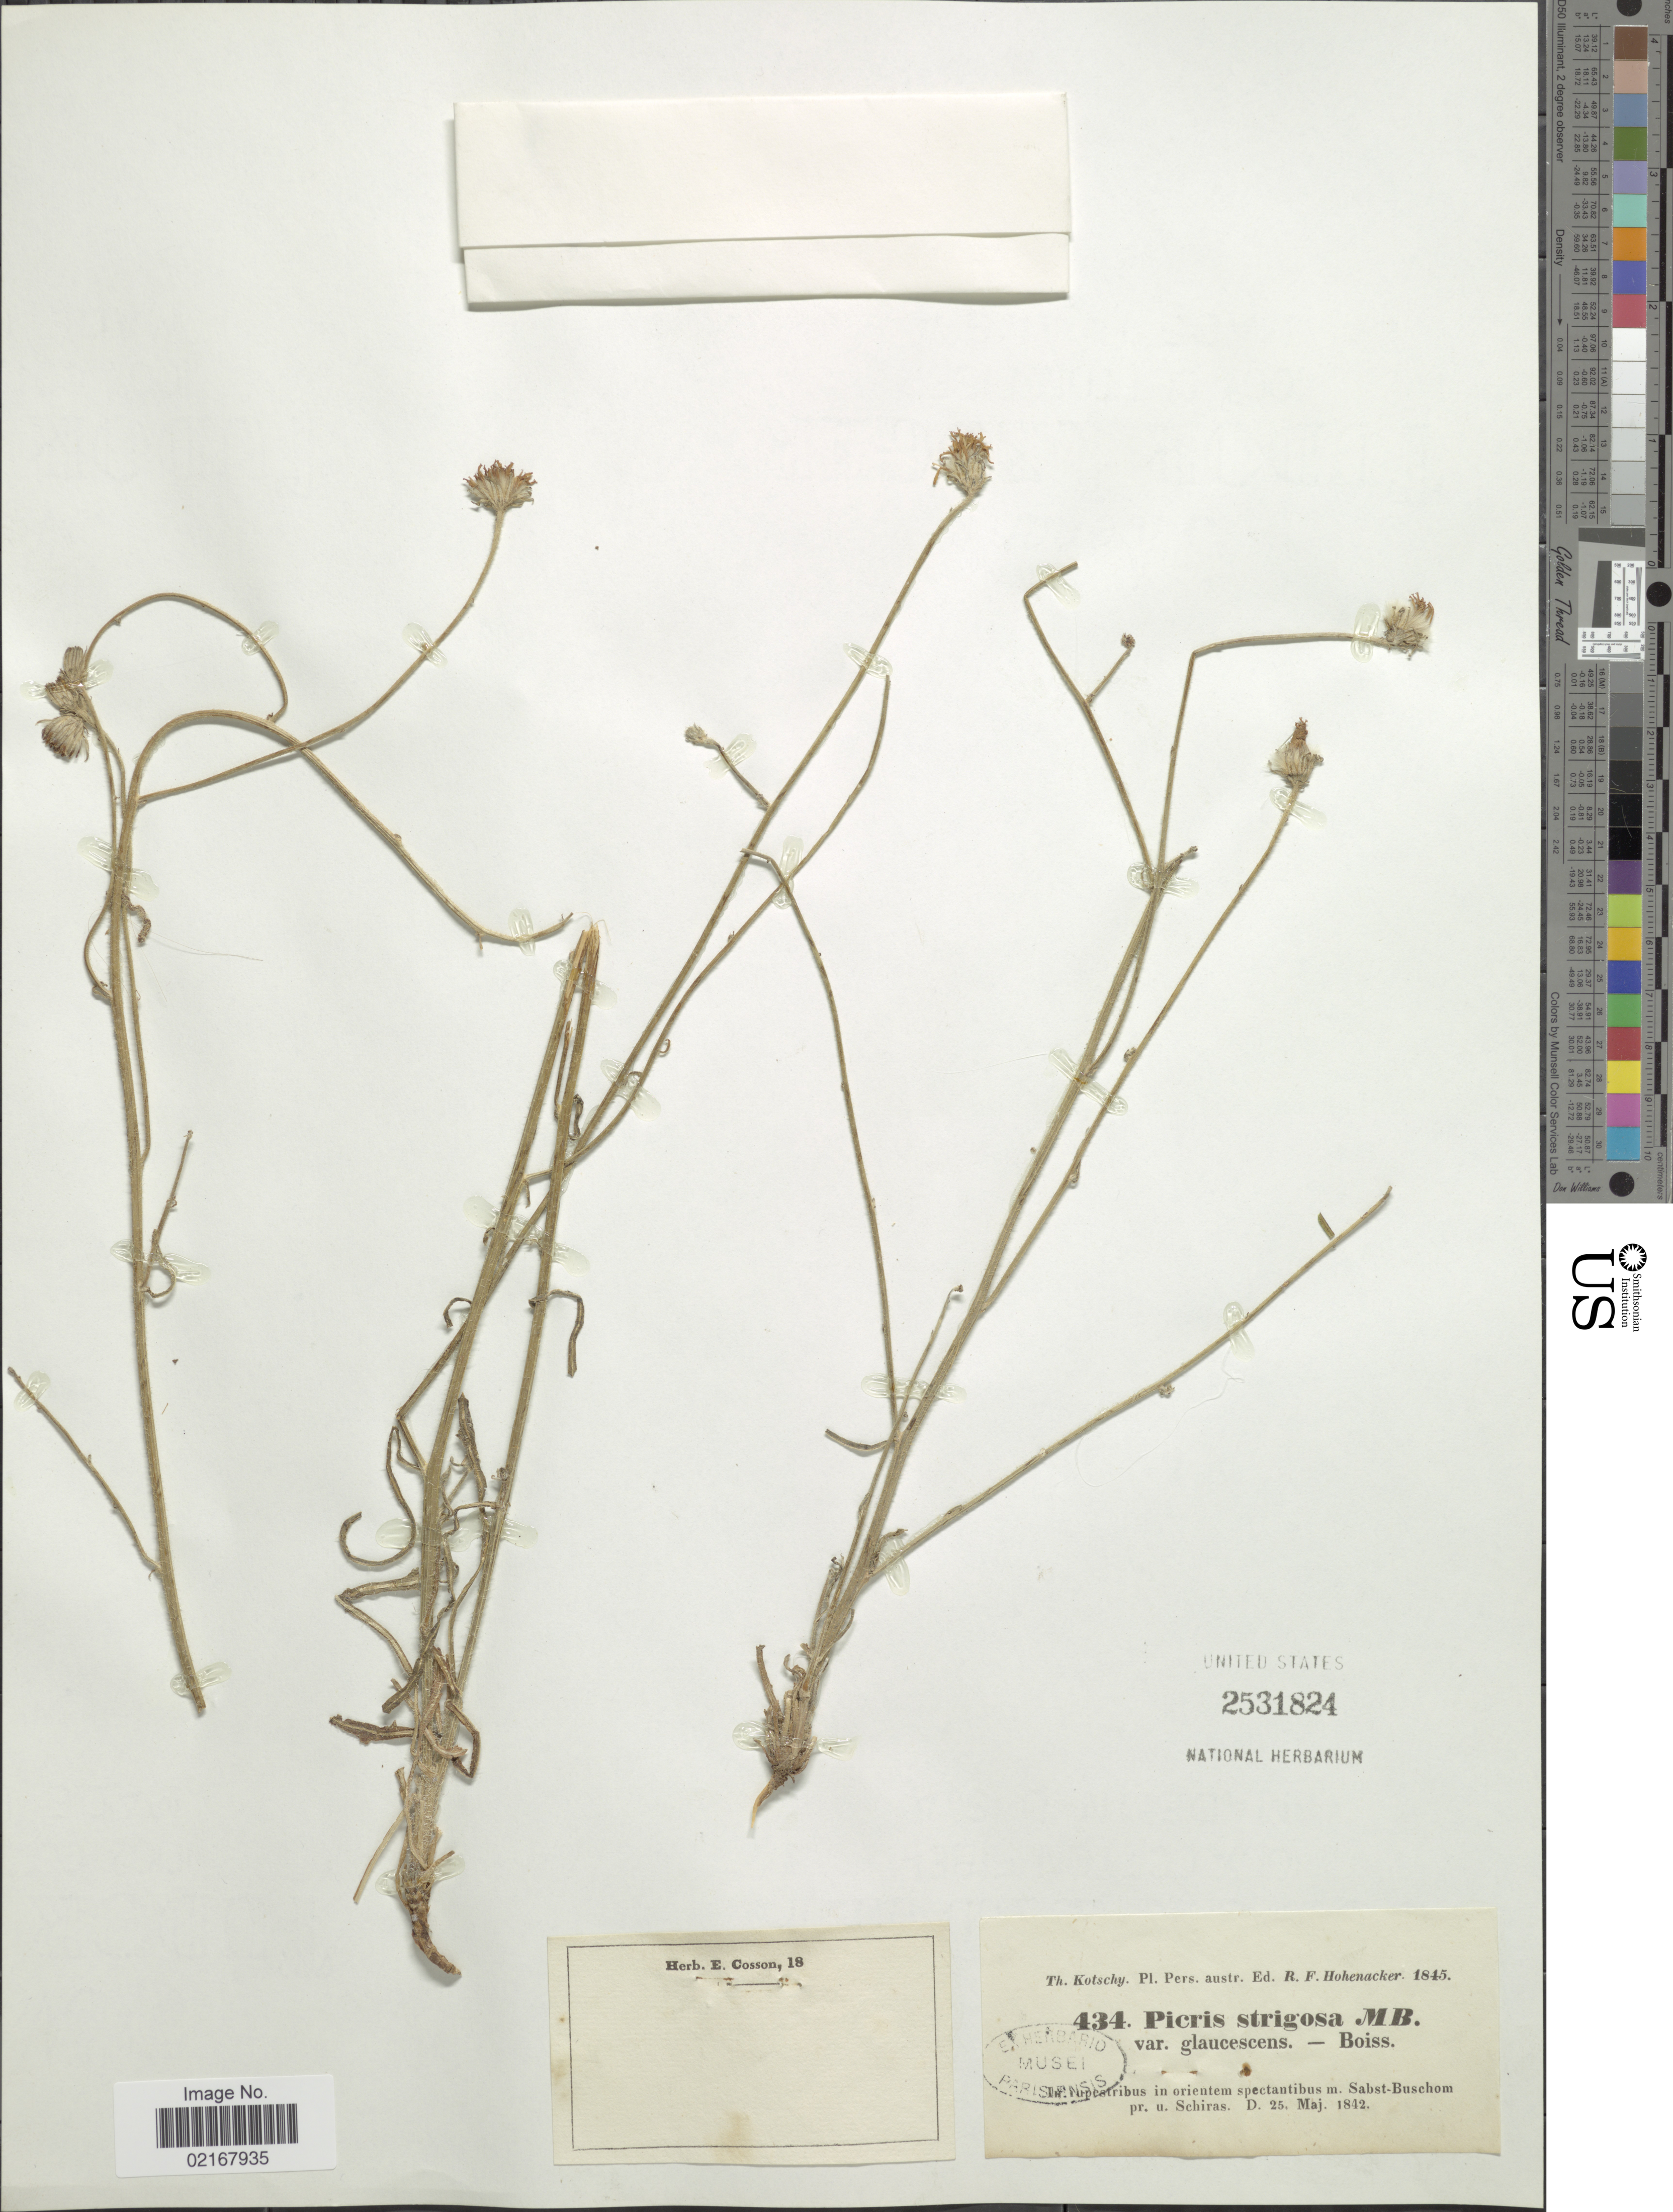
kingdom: Plantae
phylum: Tracheophyta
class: Magnoliopsida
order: Asterales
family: Asteraceae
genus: Picris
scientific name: Picris strigosa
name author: M. Bieb.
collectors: K. G. Kotschy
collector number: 434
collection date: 1842-05-25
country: Iran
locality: Pers. austr., m. Sabst-Buschom, pr. u. Schiras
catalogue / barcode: US 2531824